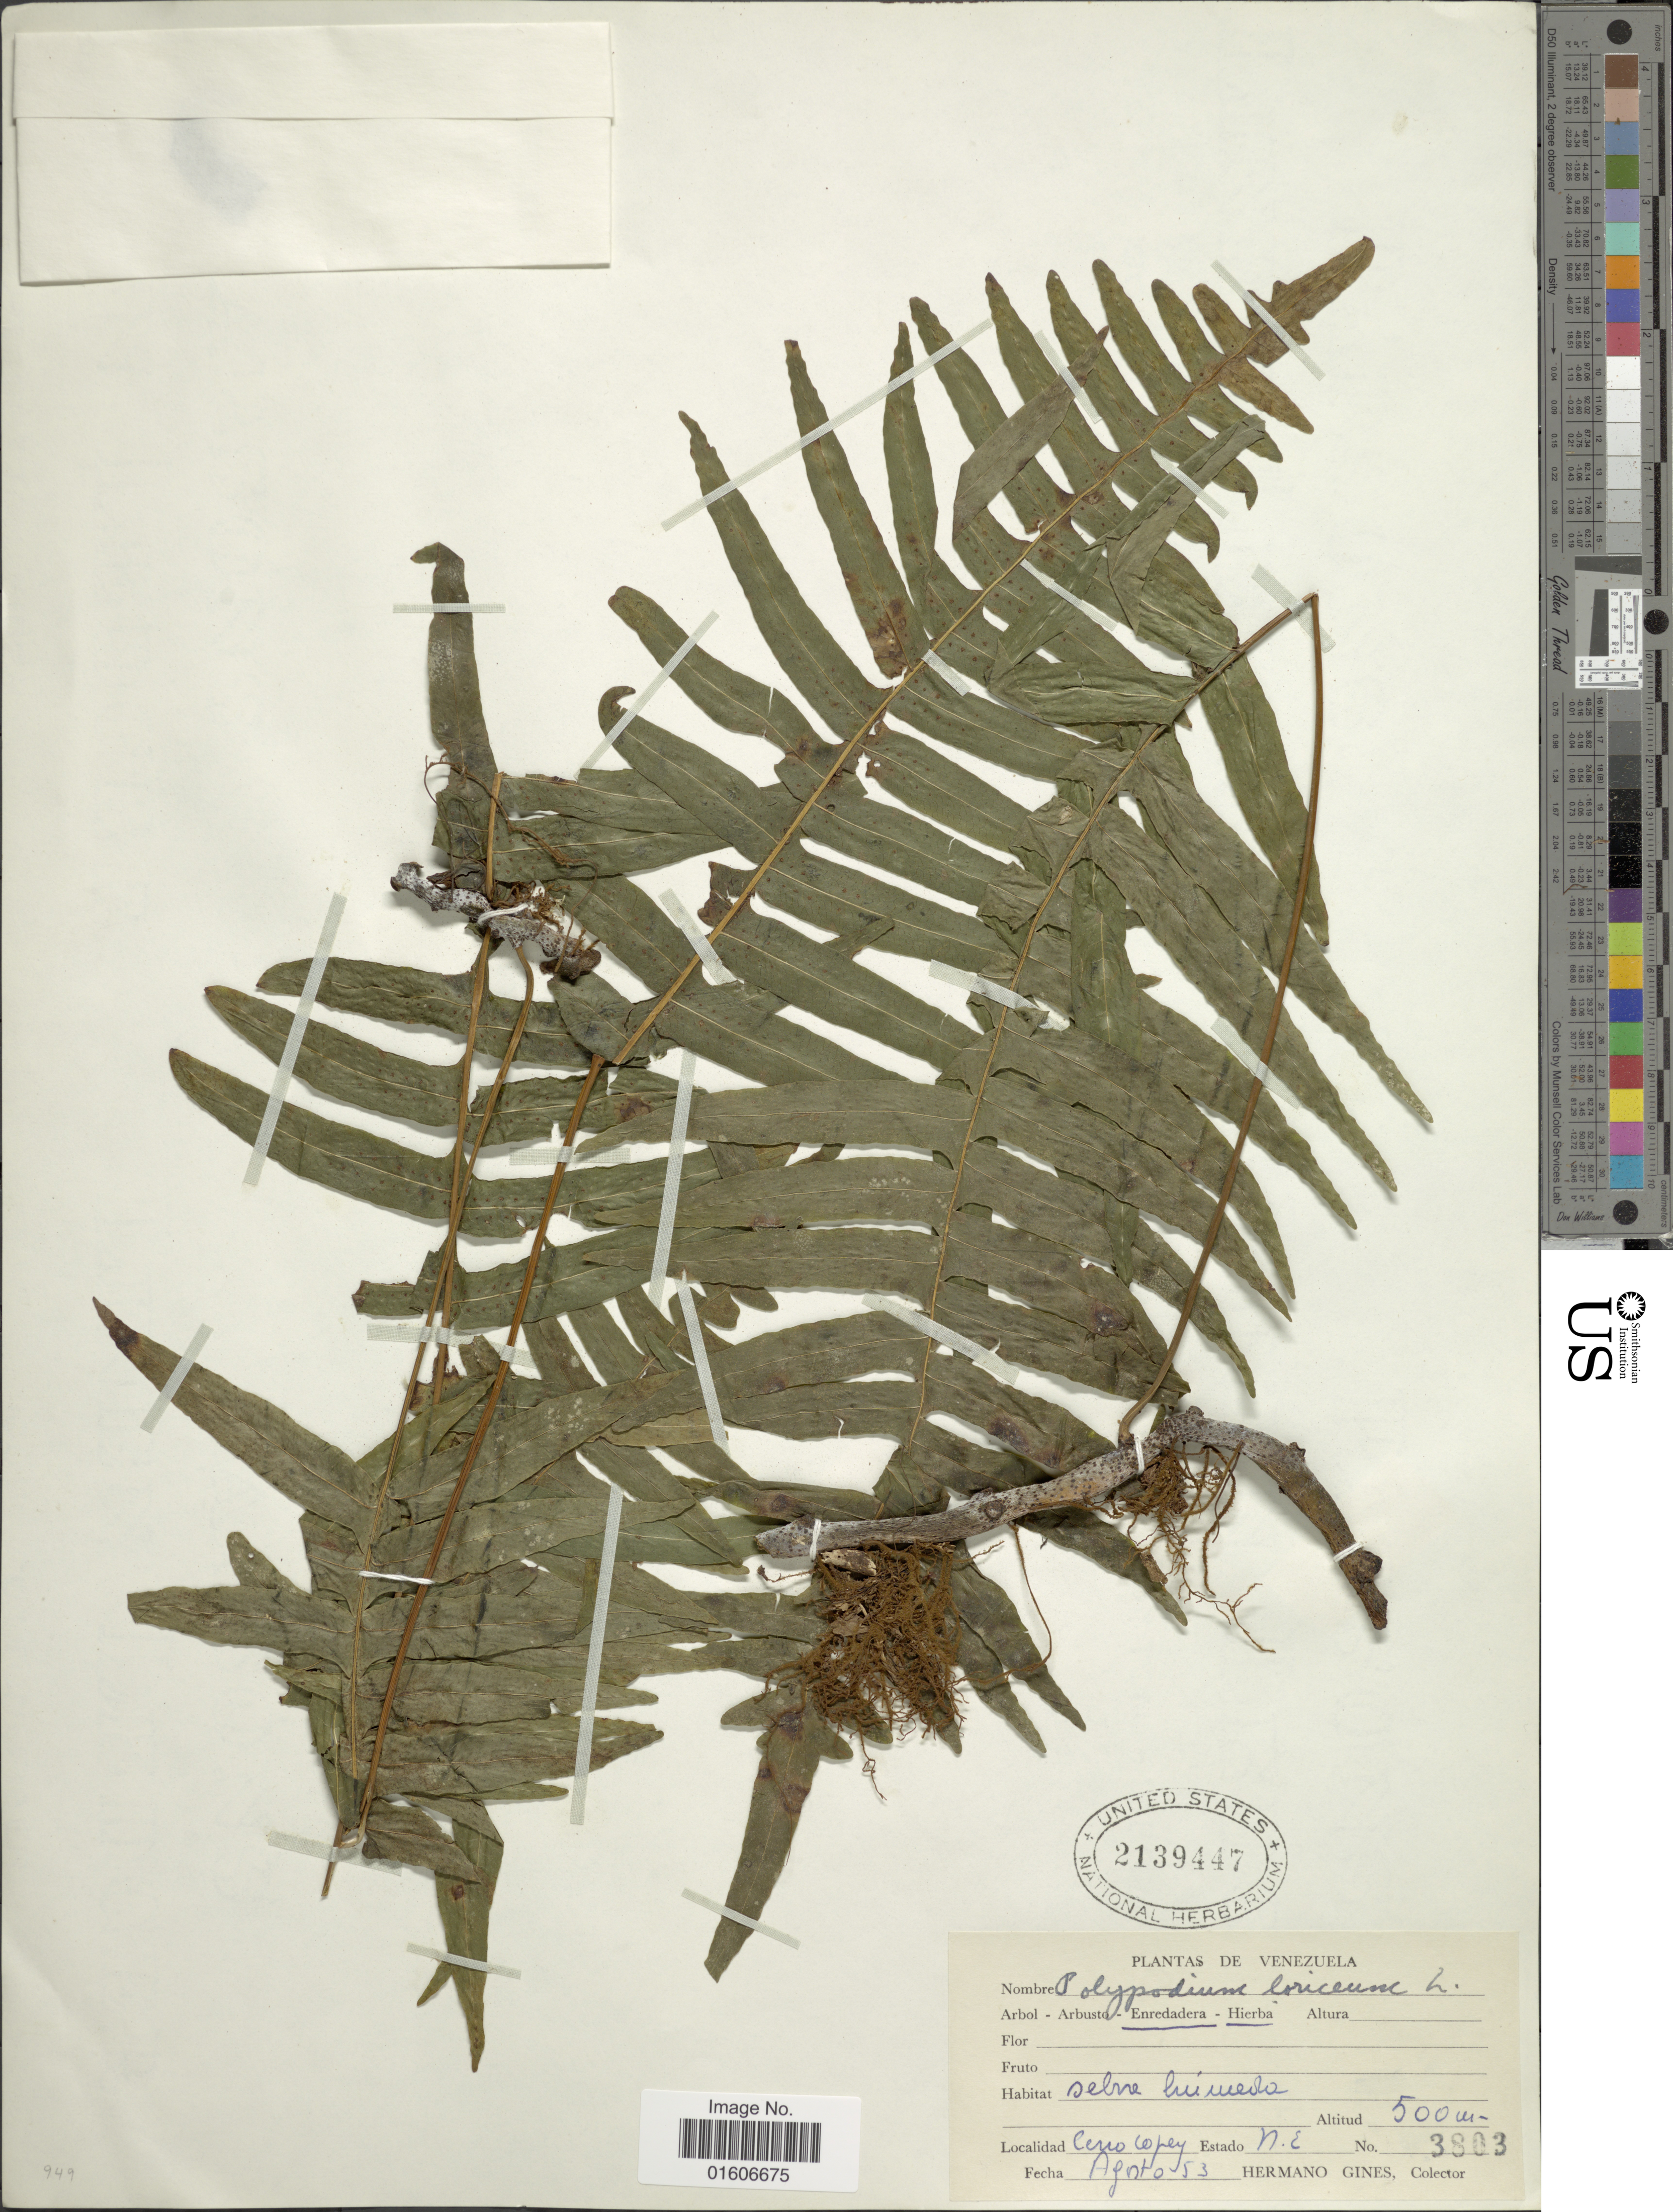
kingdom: Plantae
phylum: Tracheophyta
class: Polypodiopsida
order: Polypodiales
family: Polypodiaceae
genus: Serpocaulon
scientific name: Serpocaulon loriceum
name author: (L.) A.R. Sm.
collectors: Bro. Gines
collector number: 3803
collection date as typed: Transcribed d/m/y: /8/53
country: Venezuela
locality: Cerro Copey. Estado N.E.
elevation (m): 500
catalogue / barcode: US 2139447